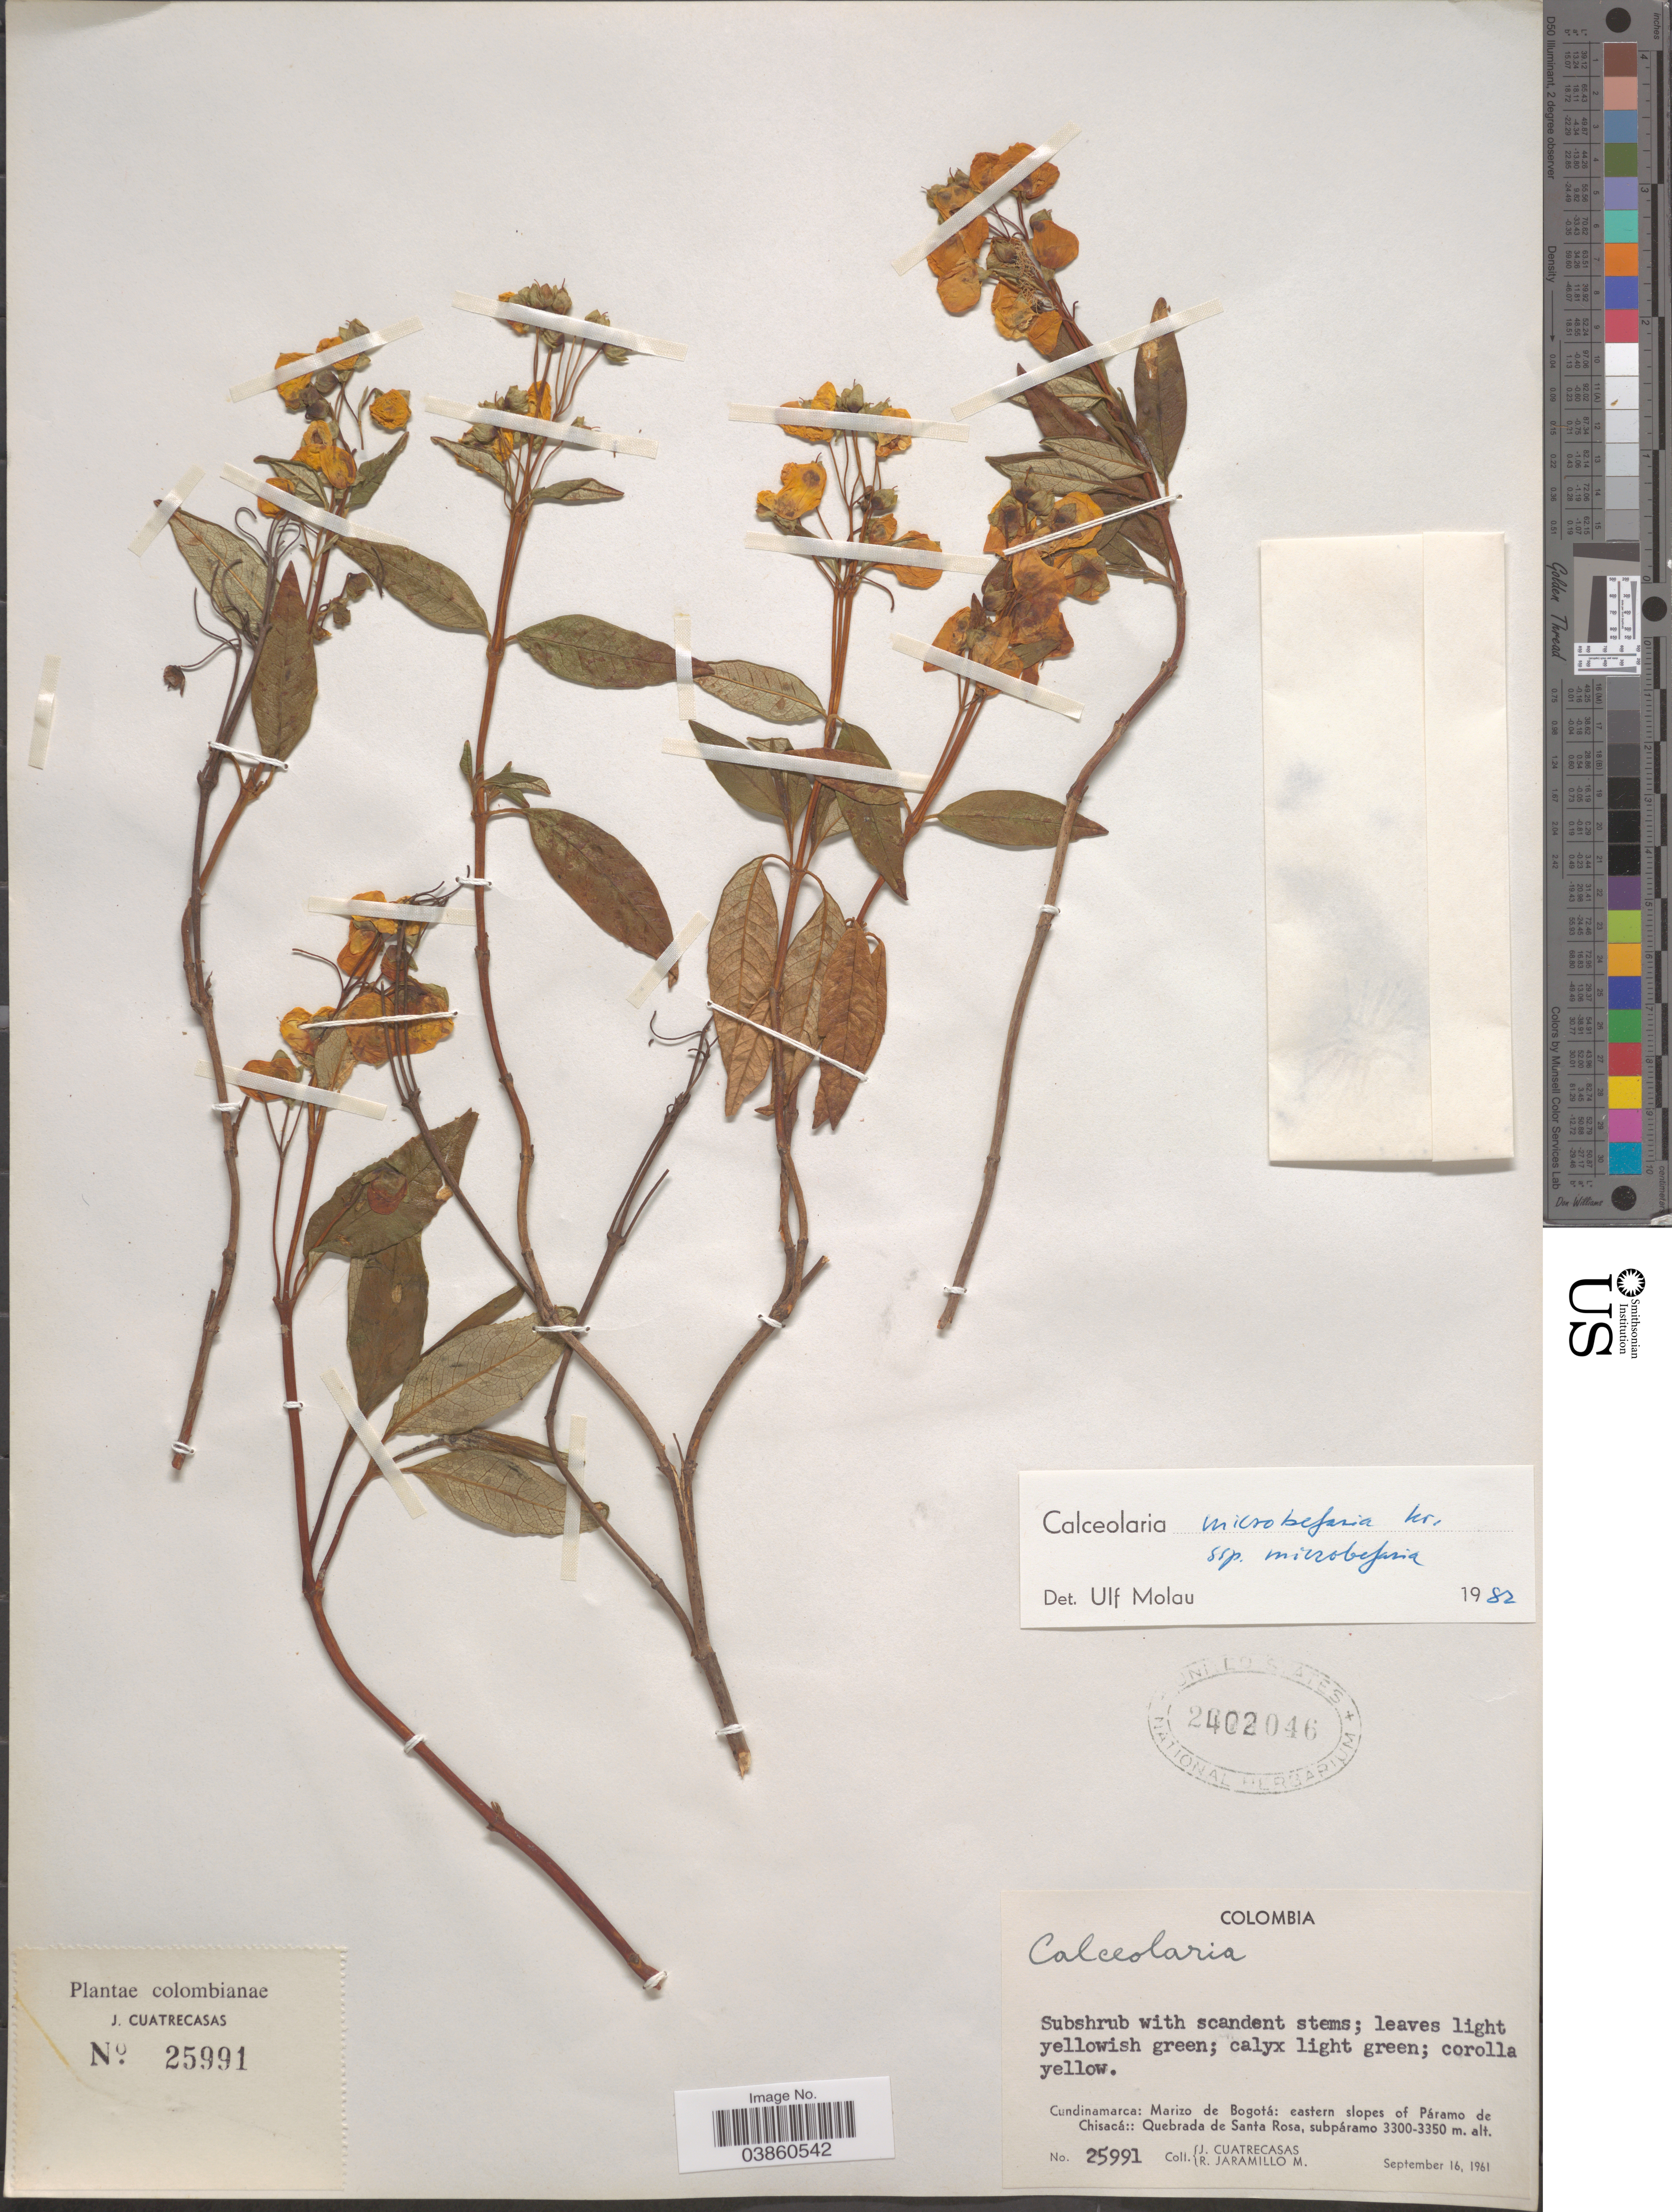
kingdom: Plantae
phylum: Tracheophyta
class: Magnoliopsida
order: Lamiales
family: Calceolariaceae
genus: Calceolaria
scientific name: Calceolaria microbefaria subsp. microbefaria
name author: Kränzl.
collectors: J. Cuatrecasas & R. Jaramillo M.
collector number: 25991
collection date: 1961-09-16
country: Colombia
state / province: Cundinamarca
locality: Marizo de Bogotá: eastern slopes of Páramo de Chisacá: Quebrada de Santa Rosa, subpáramo.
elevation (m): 3300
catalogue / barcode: US 2402046